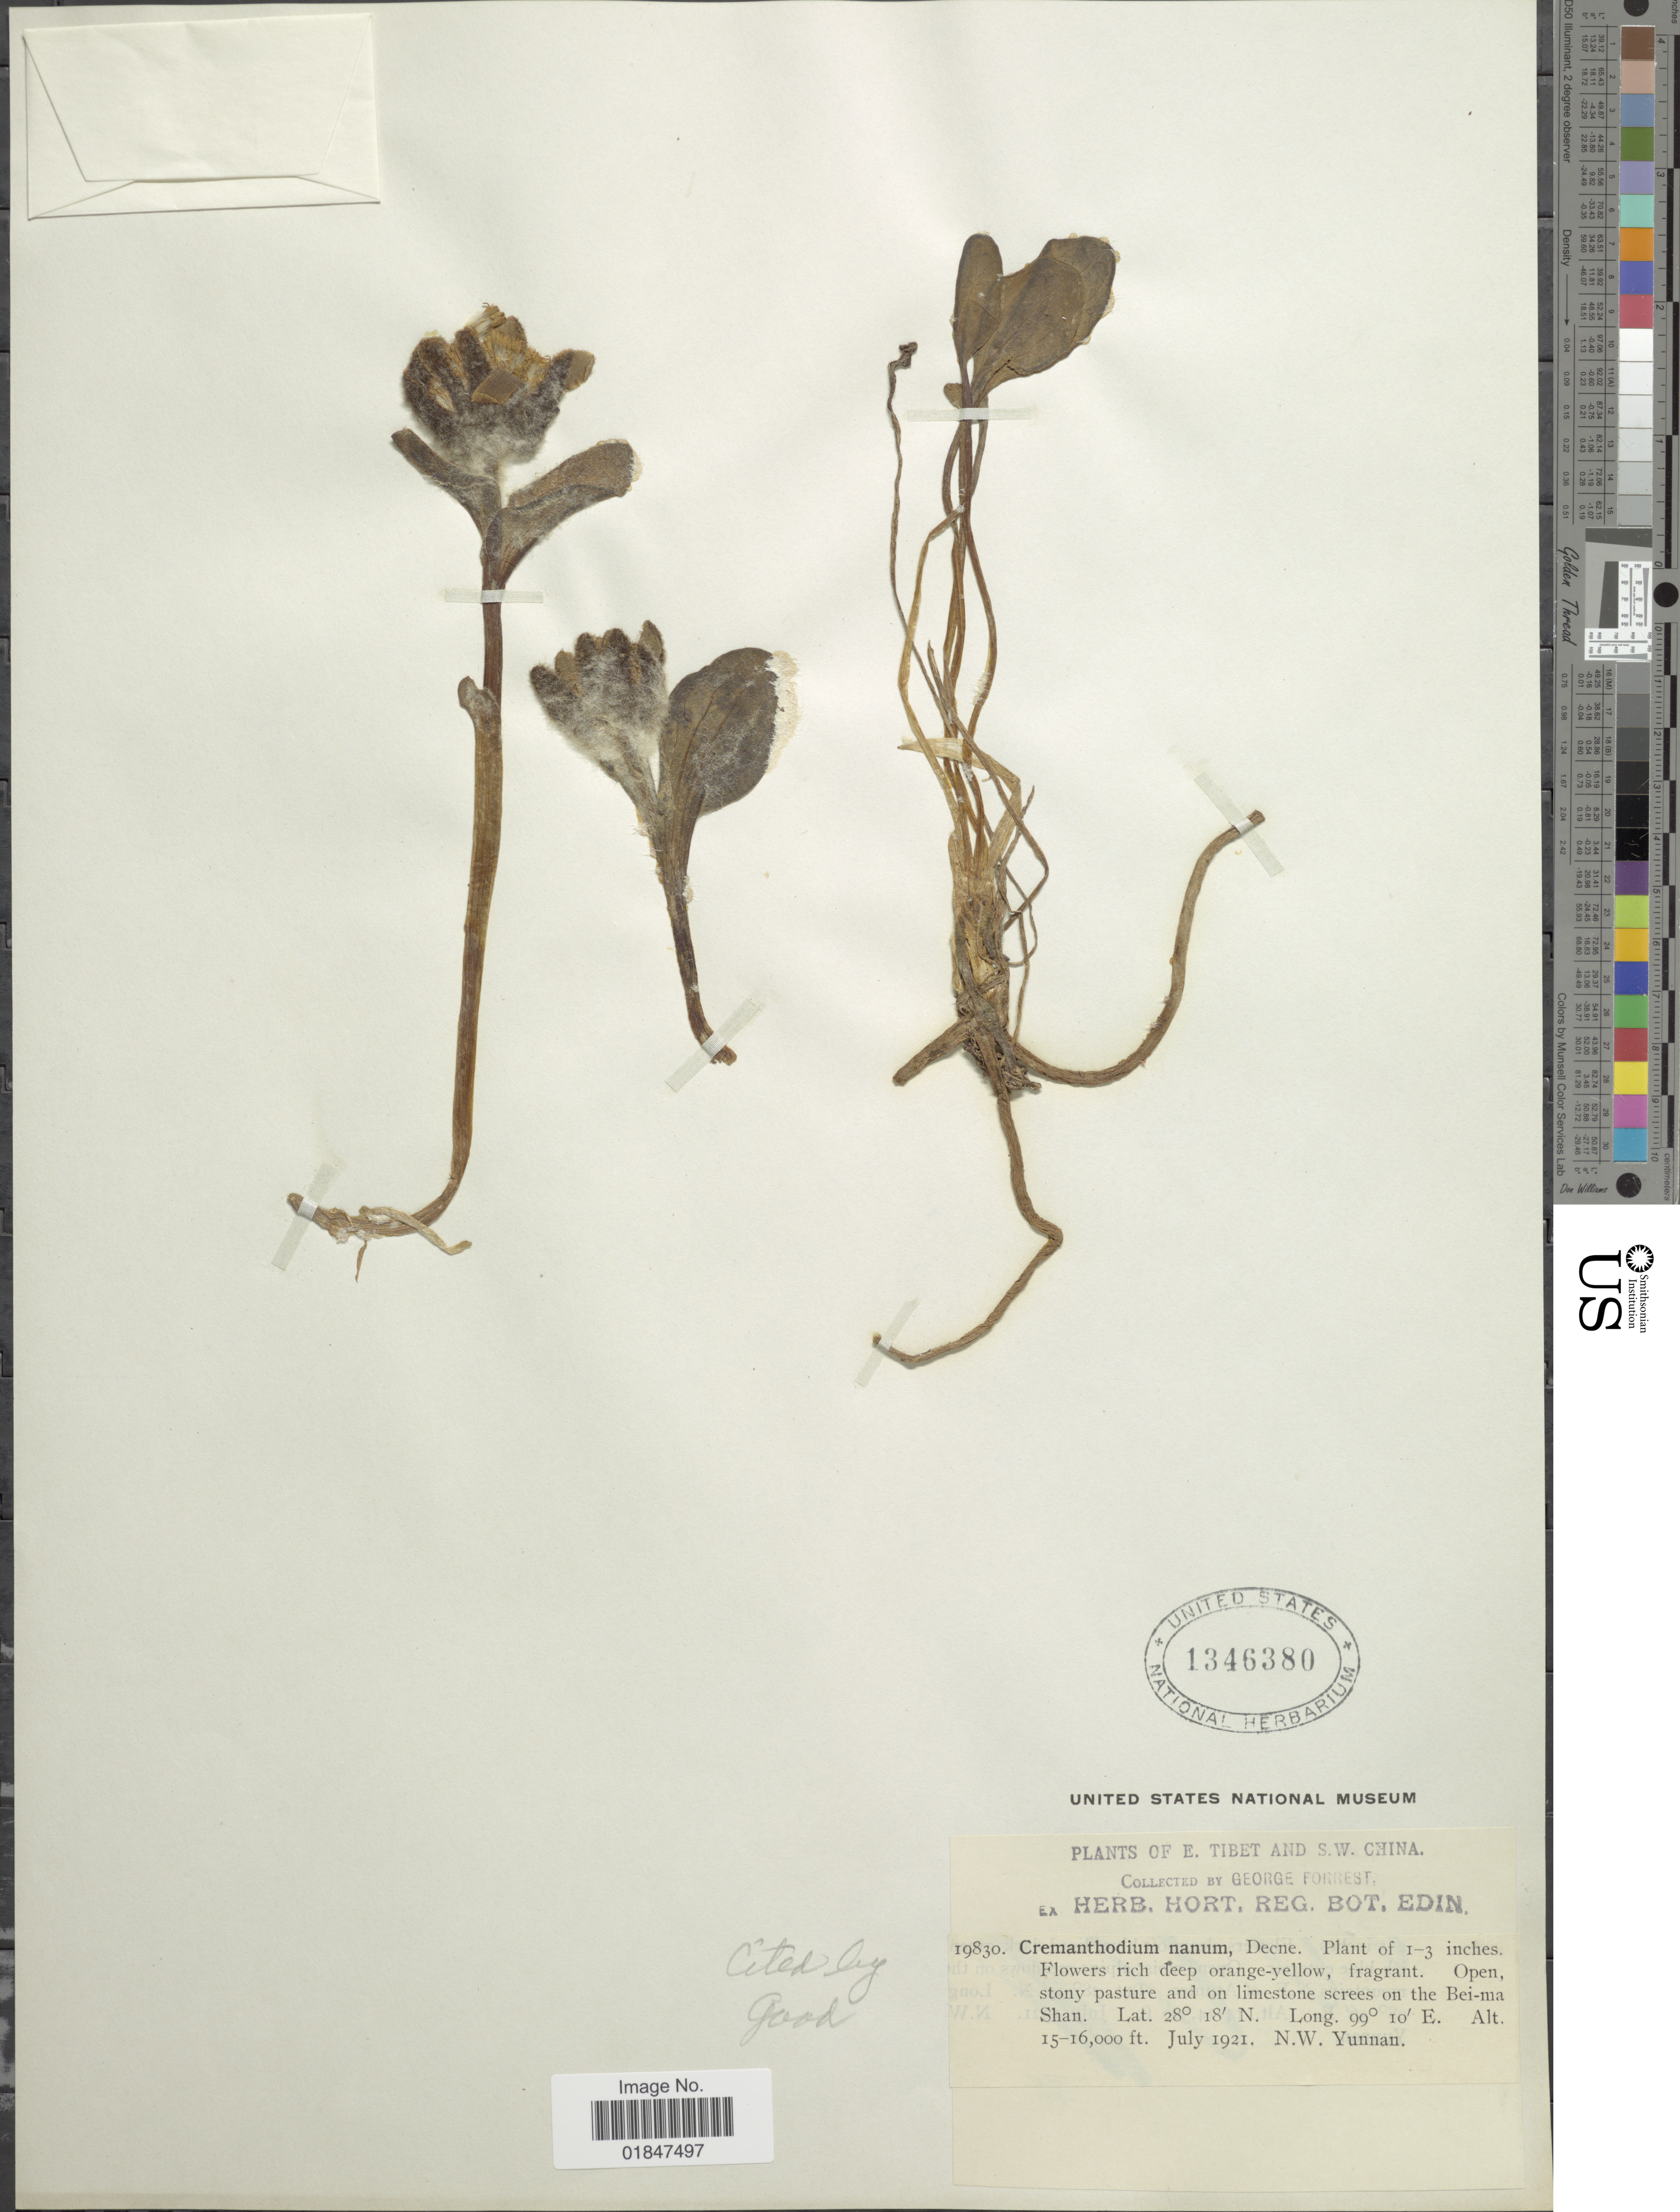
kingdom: Plantae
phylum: Tracheophyta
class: Magnoliopsida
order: Asterales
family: Asteraceae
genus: Cremanthodium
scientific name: Cremanthodium nanum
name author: (Decne.) W.W. Sm.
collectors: G. Forrest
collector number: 19830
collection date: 1921-07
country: China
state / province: Yunnan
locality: E. Tibet and S.W. China, Open stony pasture and limestone screes on the Bei-ma Shan, N.W. Yunnan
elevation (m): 4572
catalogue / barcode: US 1346380